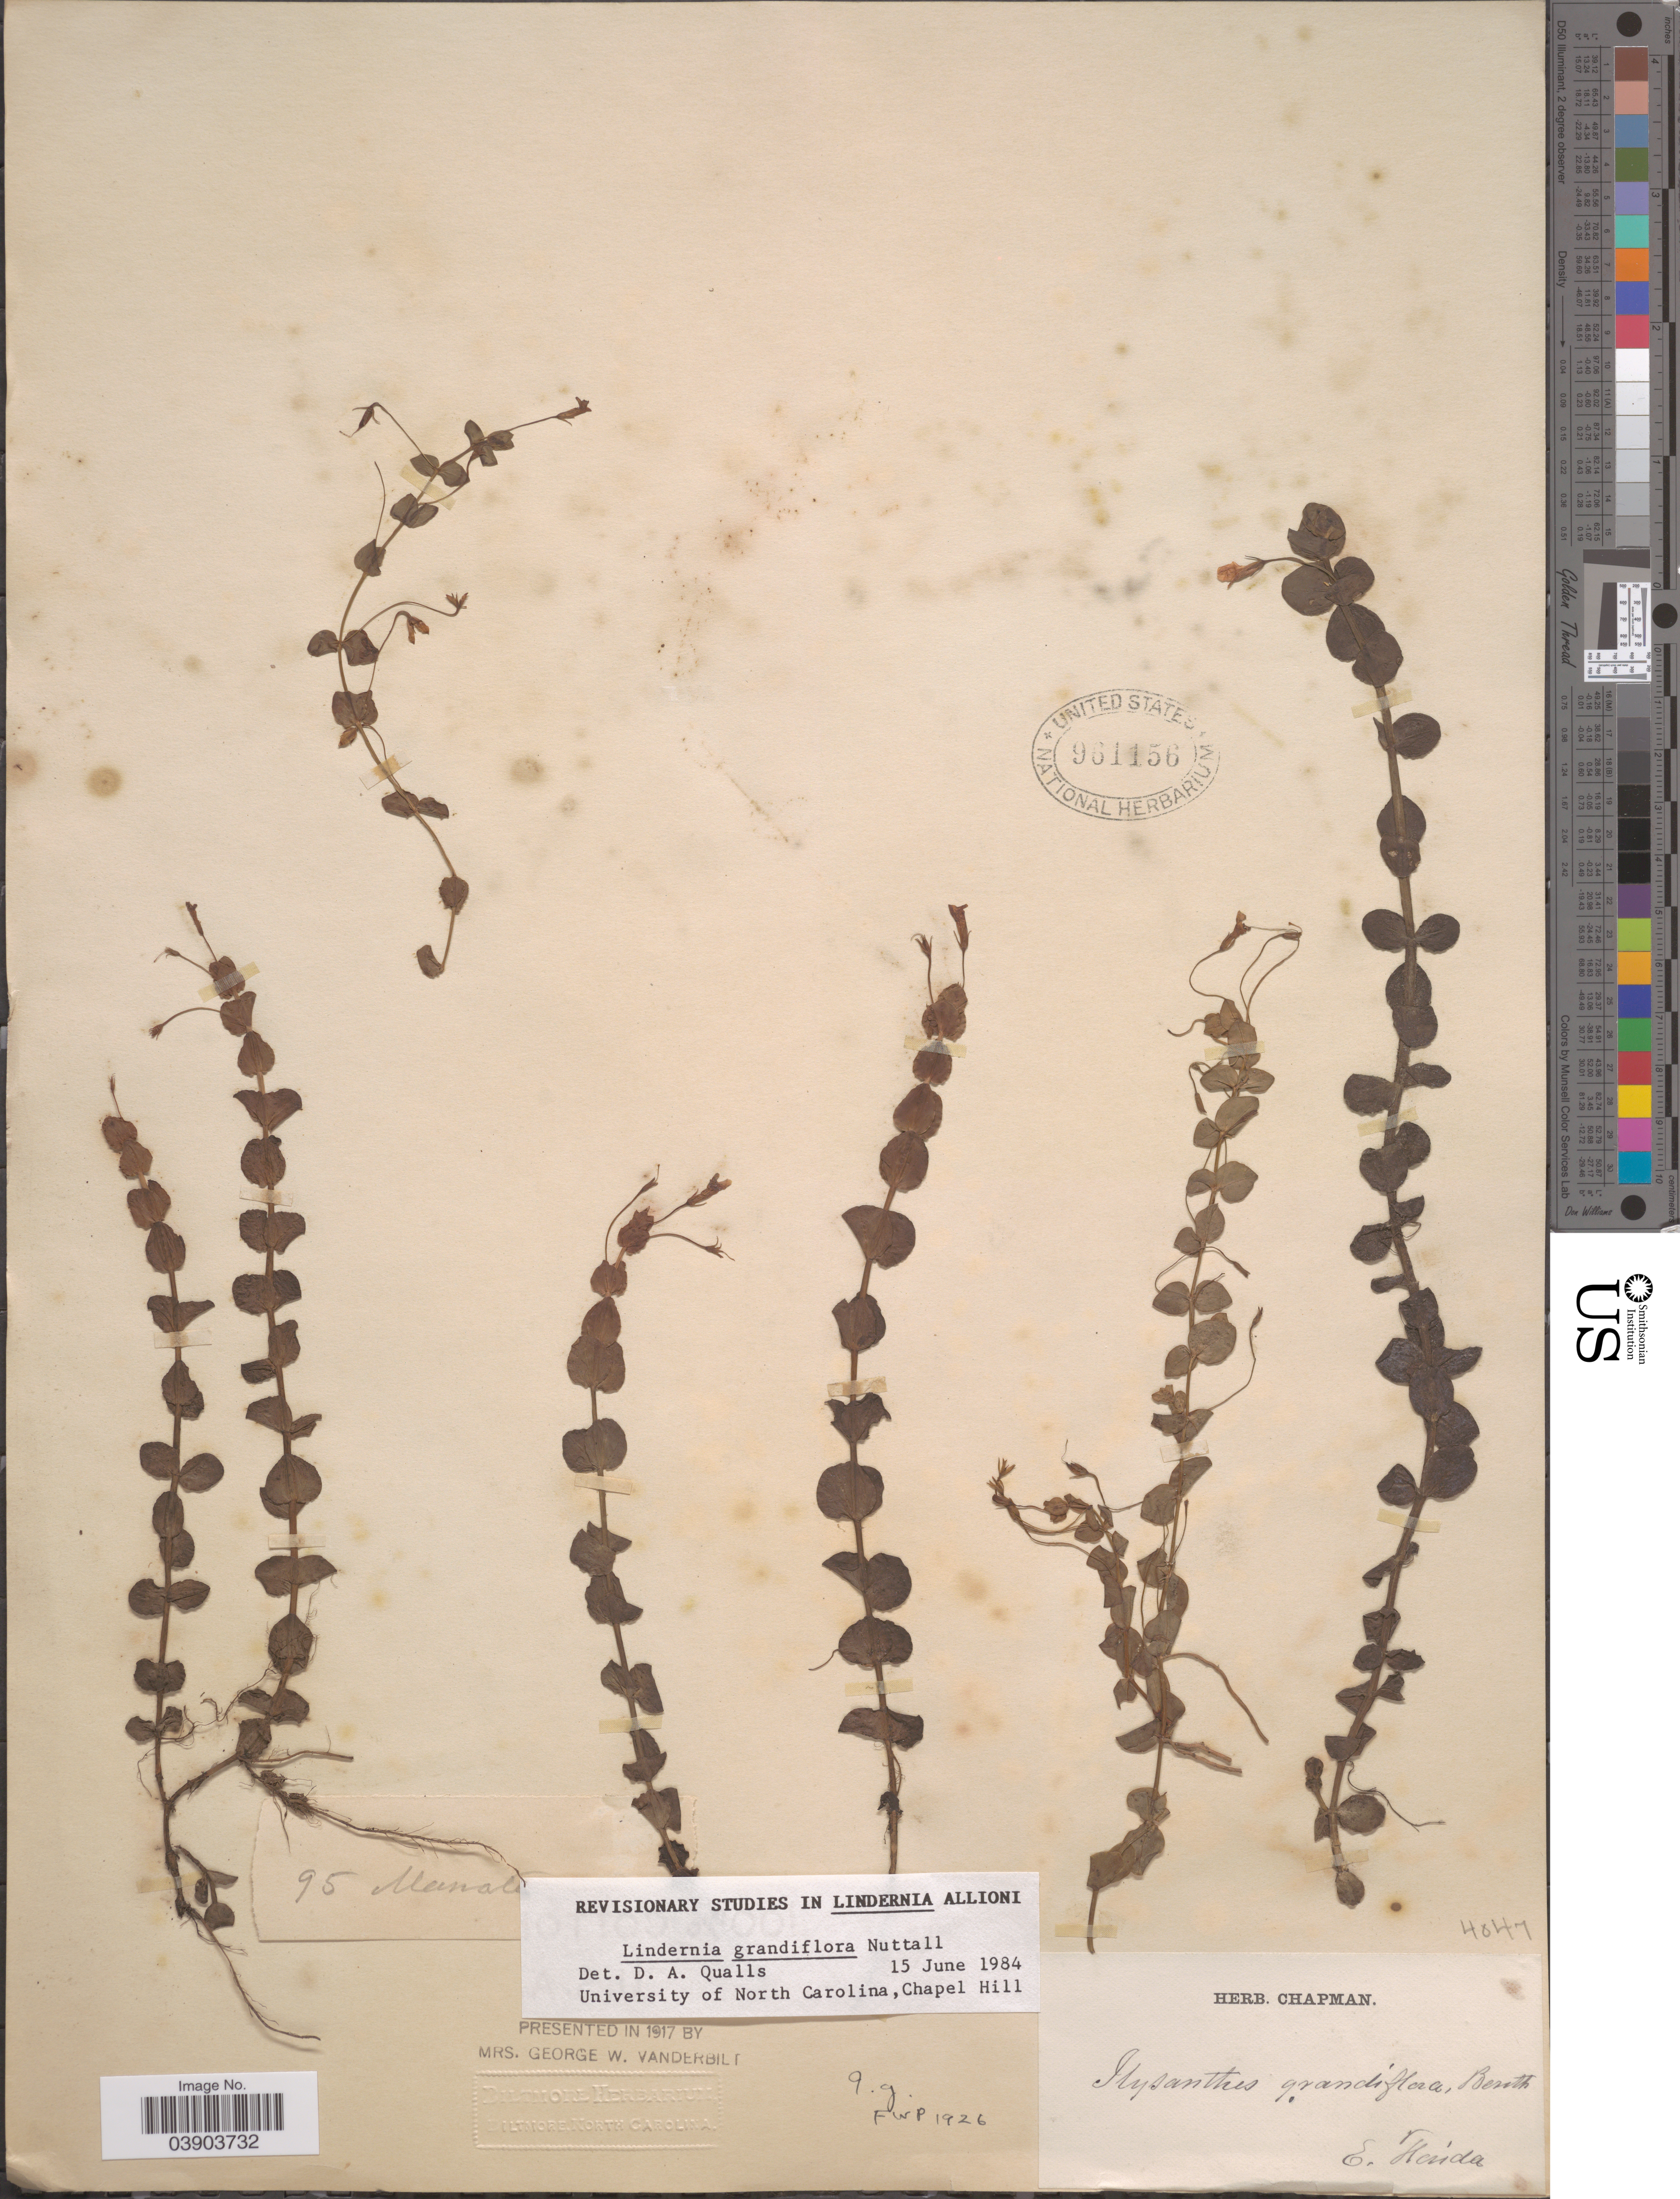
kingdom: Plantae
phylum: Tracheophyta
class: Magnoliopsida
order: Lamiales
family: Linderniaceae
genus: Lindernia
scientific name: Lindernia grandiflora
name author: Nutt.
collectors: ex herb. Chapman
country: United States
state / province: Florida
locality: E. Florida.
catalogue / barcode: US 961156